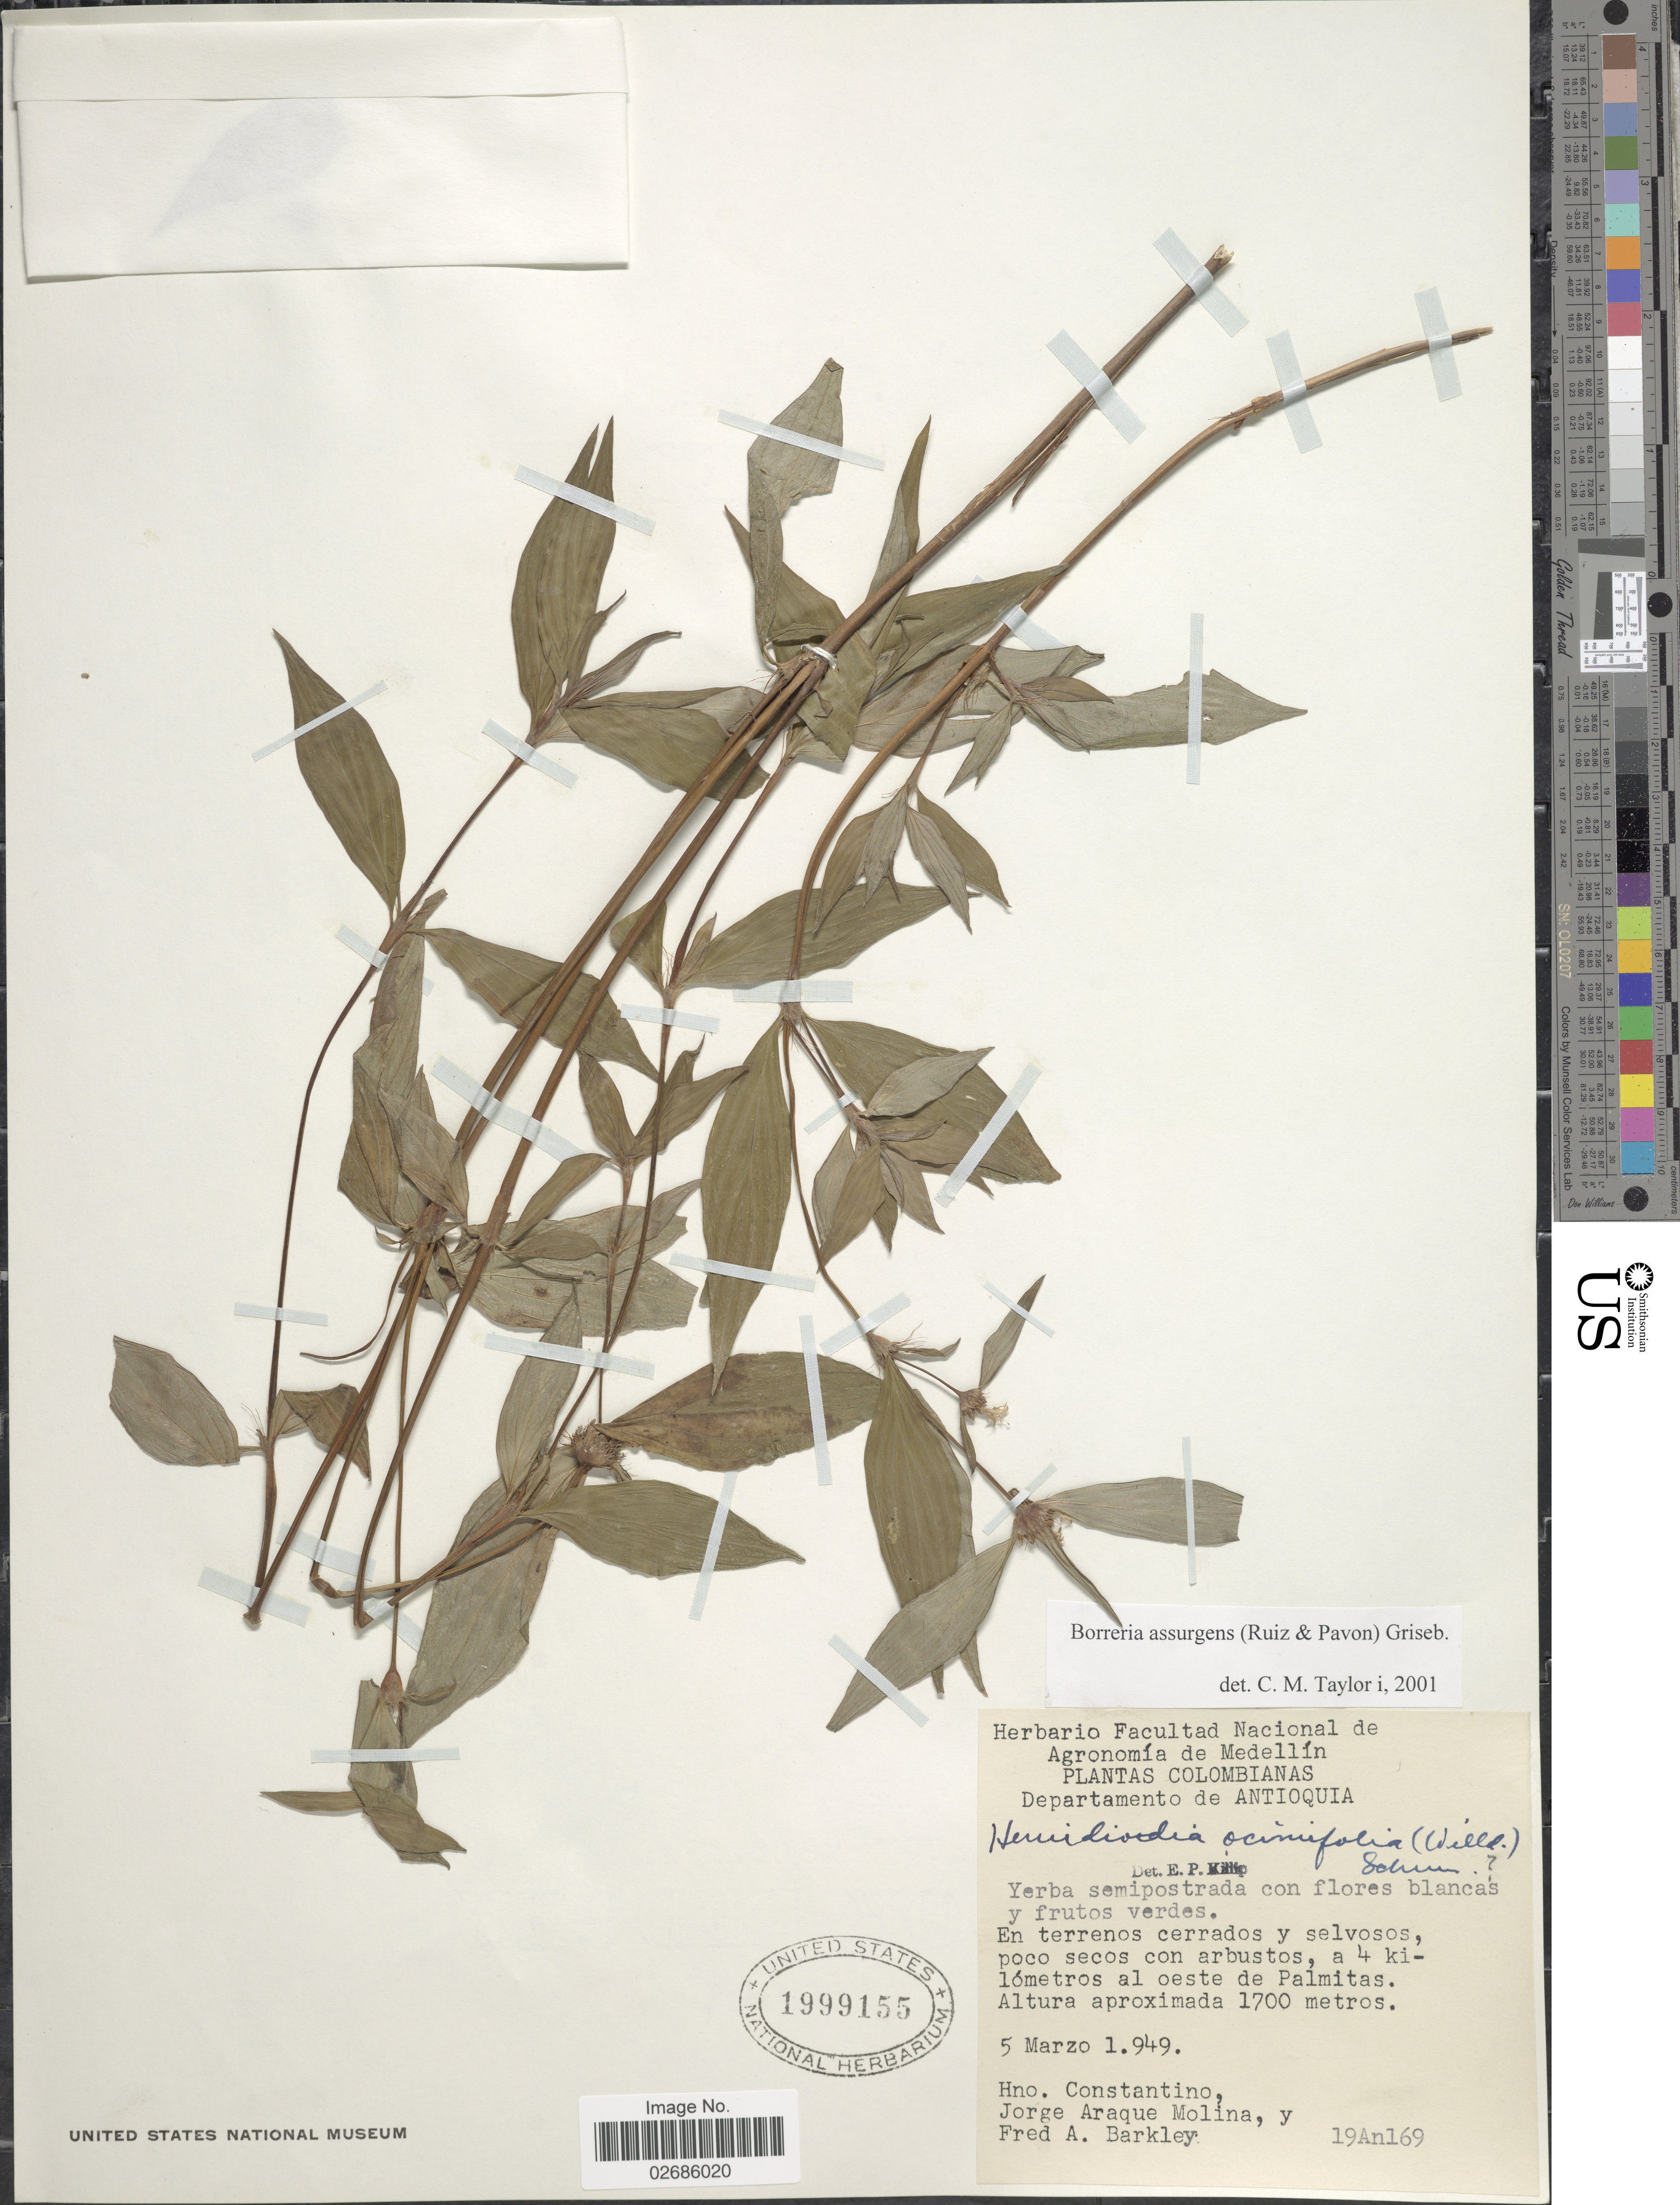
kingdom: Plantae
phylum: Tracheophyta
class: Magnoliopsida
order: Gentianales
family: Rubiaceae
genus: Borreria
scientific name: Borreria assurgens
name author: (Ruiz & Pav.) Griseb.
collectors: H. Constantino, J. Araque Molina & F. A. Barkley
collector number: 19An169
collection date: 1949-03-05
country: Colombia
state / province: Antioquia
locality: Departamento de Antioquia. A 4 kilometros al oeste de Palmitas.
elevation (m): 1700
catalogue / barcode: US 1999155